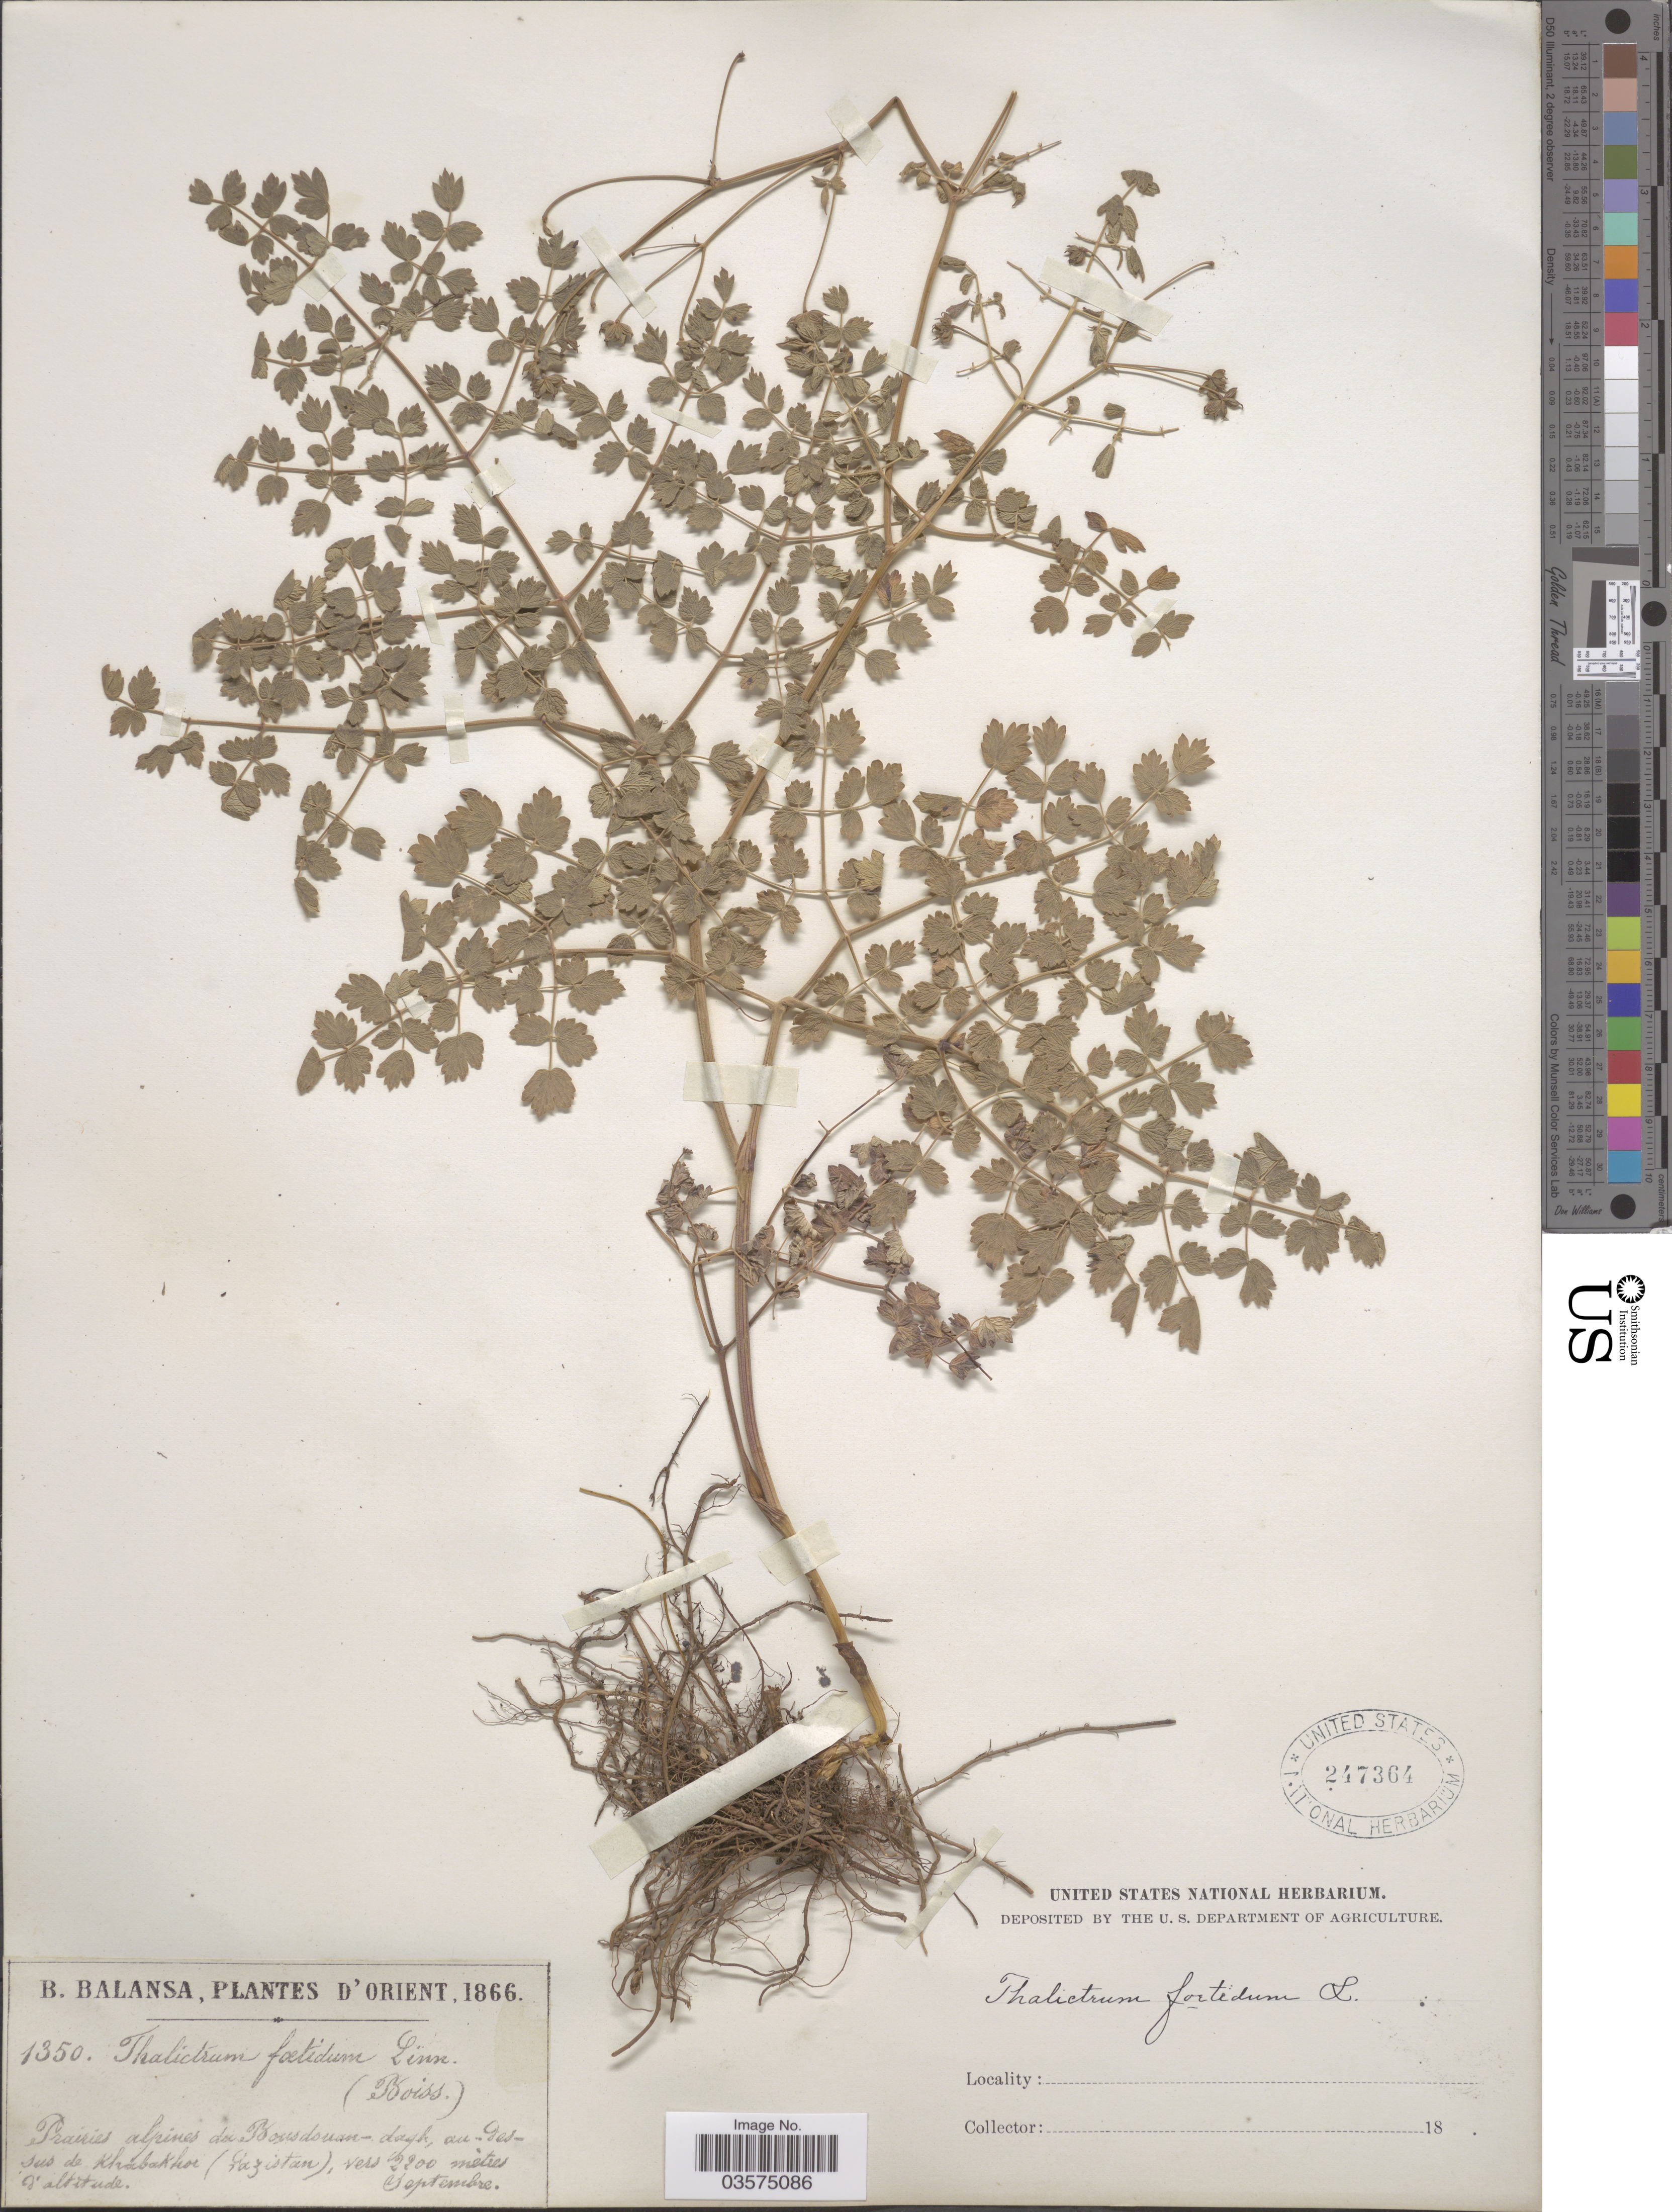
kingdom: Plantae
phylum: Tracheophyta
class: Magnoliopsida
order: Ranunculales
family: Ranunculaceae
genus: Thalictrum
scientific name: Thalictrum foetidum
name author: L.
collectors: B. Balansa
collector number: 1350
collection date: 1866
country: Turkey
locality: Orient. Prairies alpines du Bousdouan-dagh, au-des-sus de Khabakhor (Lazistan).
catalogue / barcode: US 247364